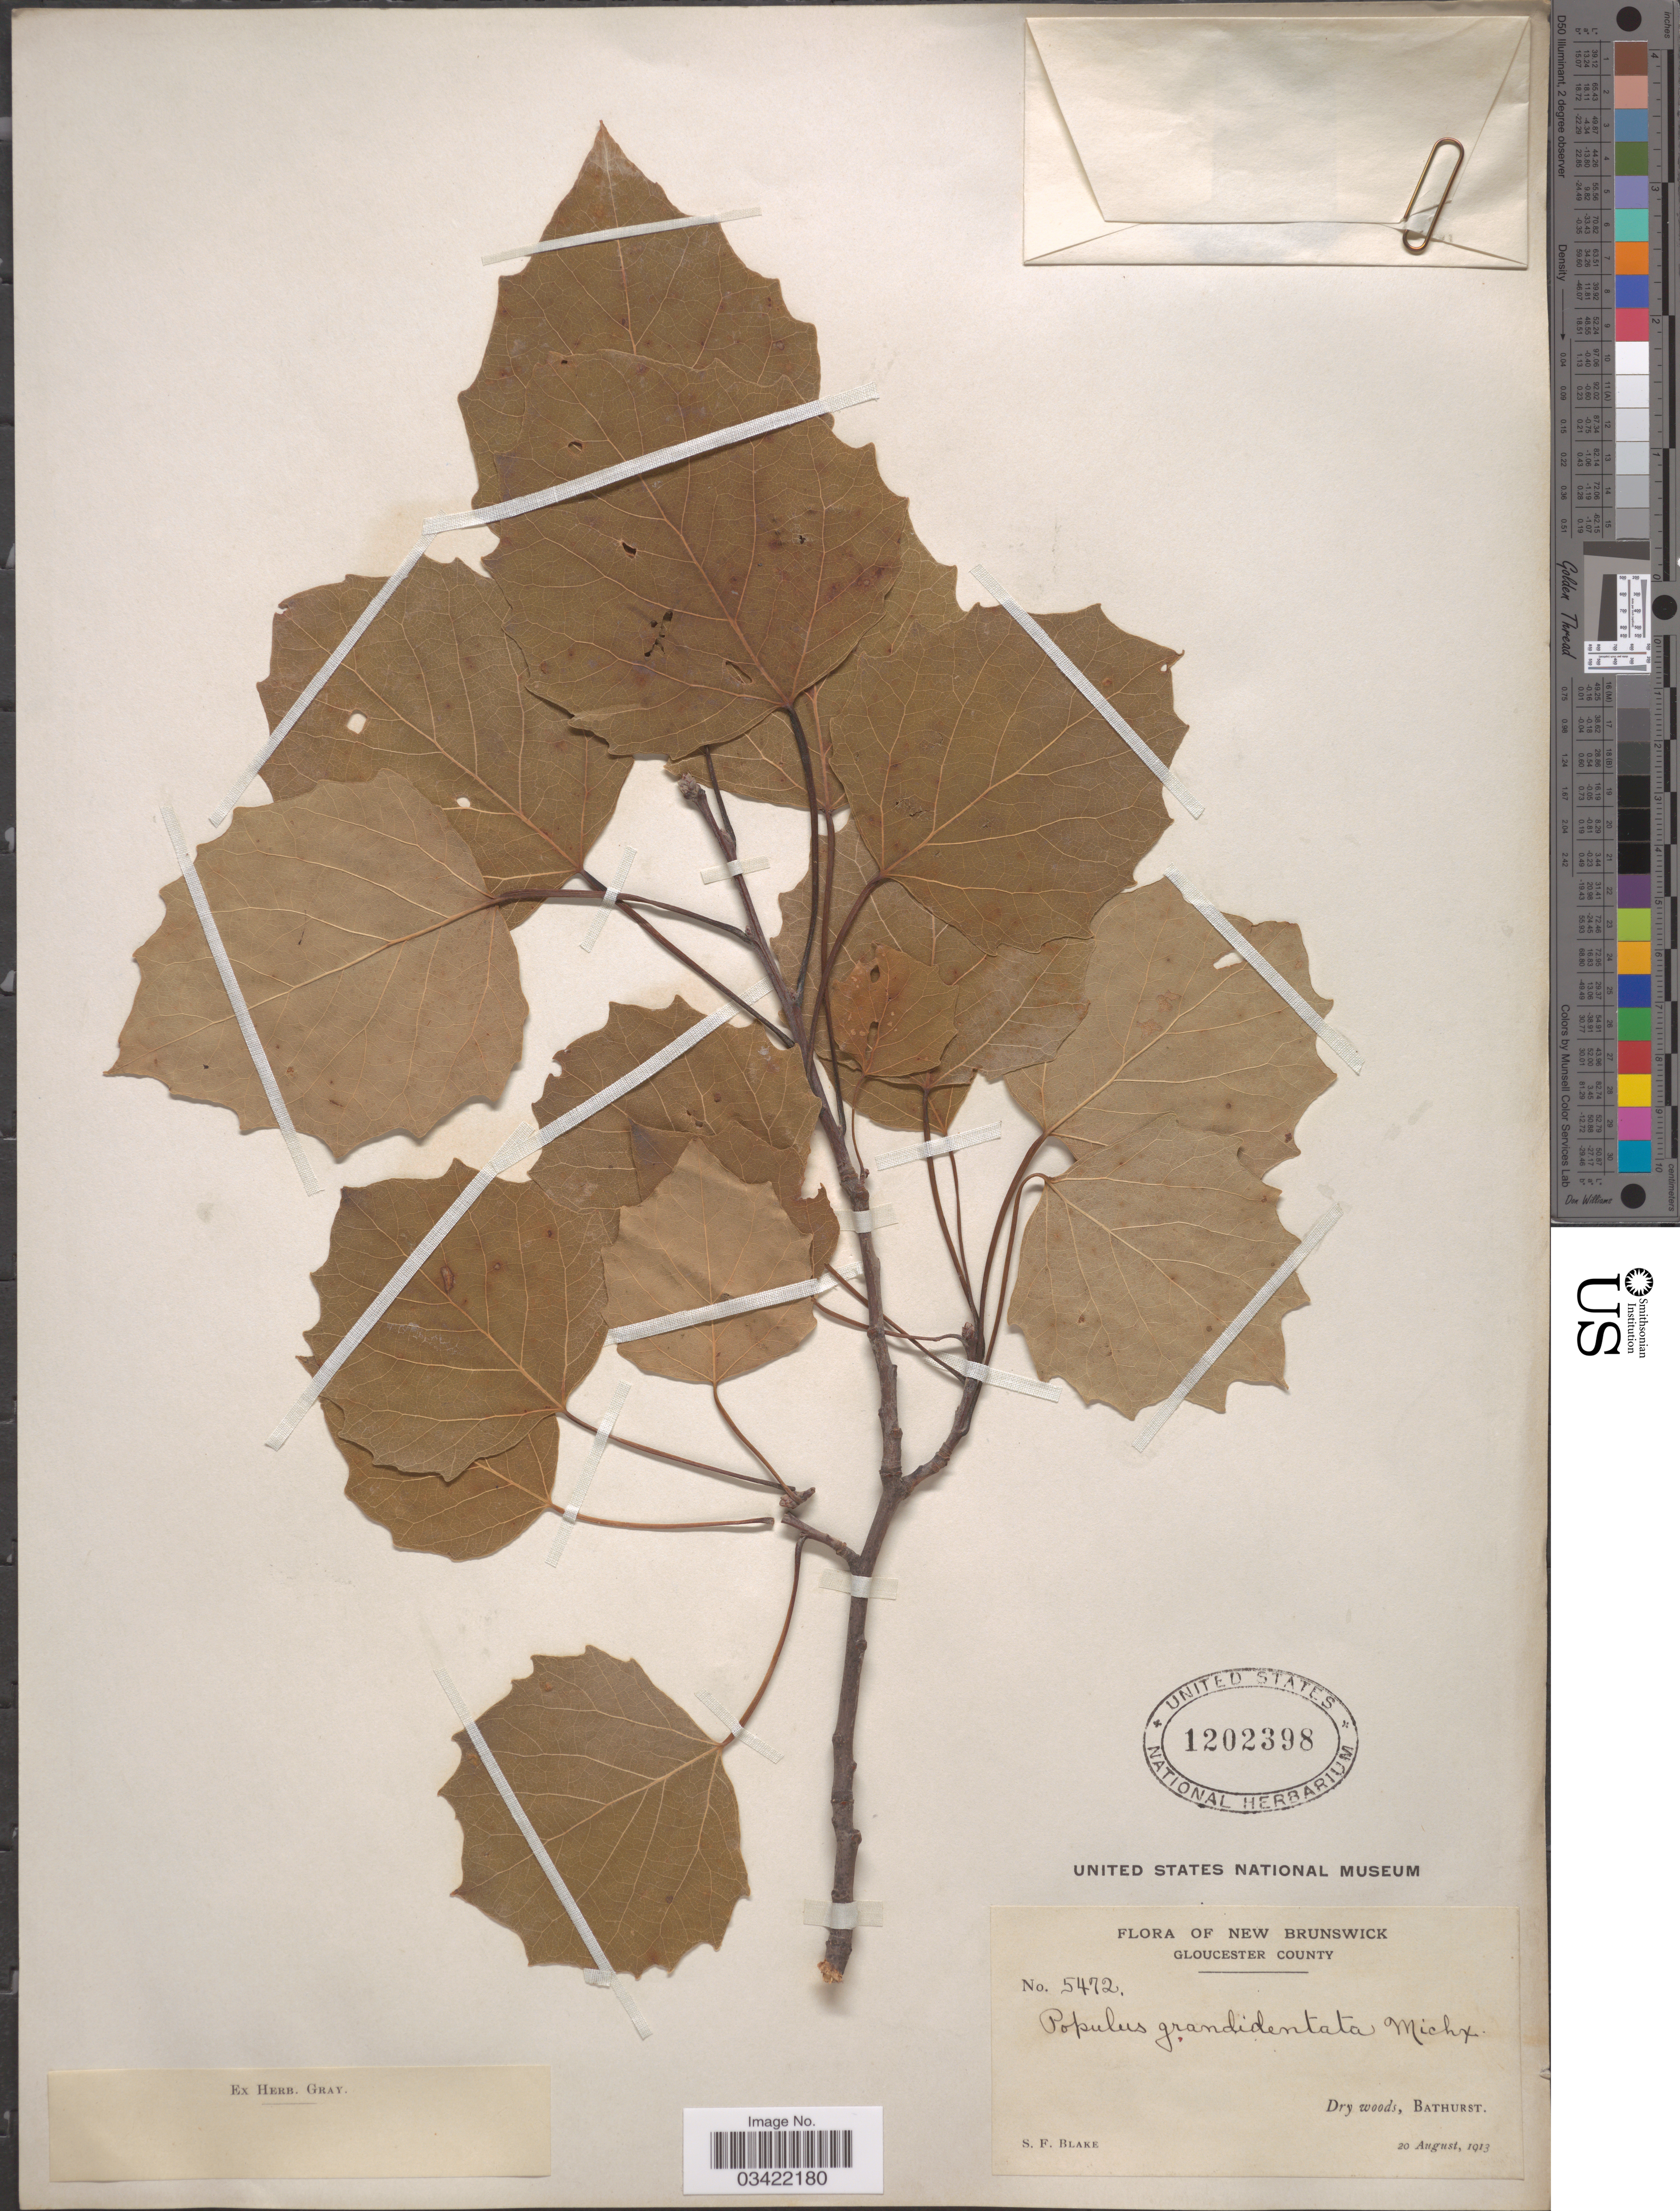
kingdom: Plantae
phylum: Tracheophyta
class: Magnoliopsida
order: Malpighiales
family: Salicaceae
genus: Populus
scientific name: Populus grandidentata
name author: Michx.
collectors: S. Blake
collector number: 5472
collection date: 1913-08-20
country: Canada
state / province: New Brunswick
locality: Gloucester County. Bathurst.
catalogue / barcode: US 1202398